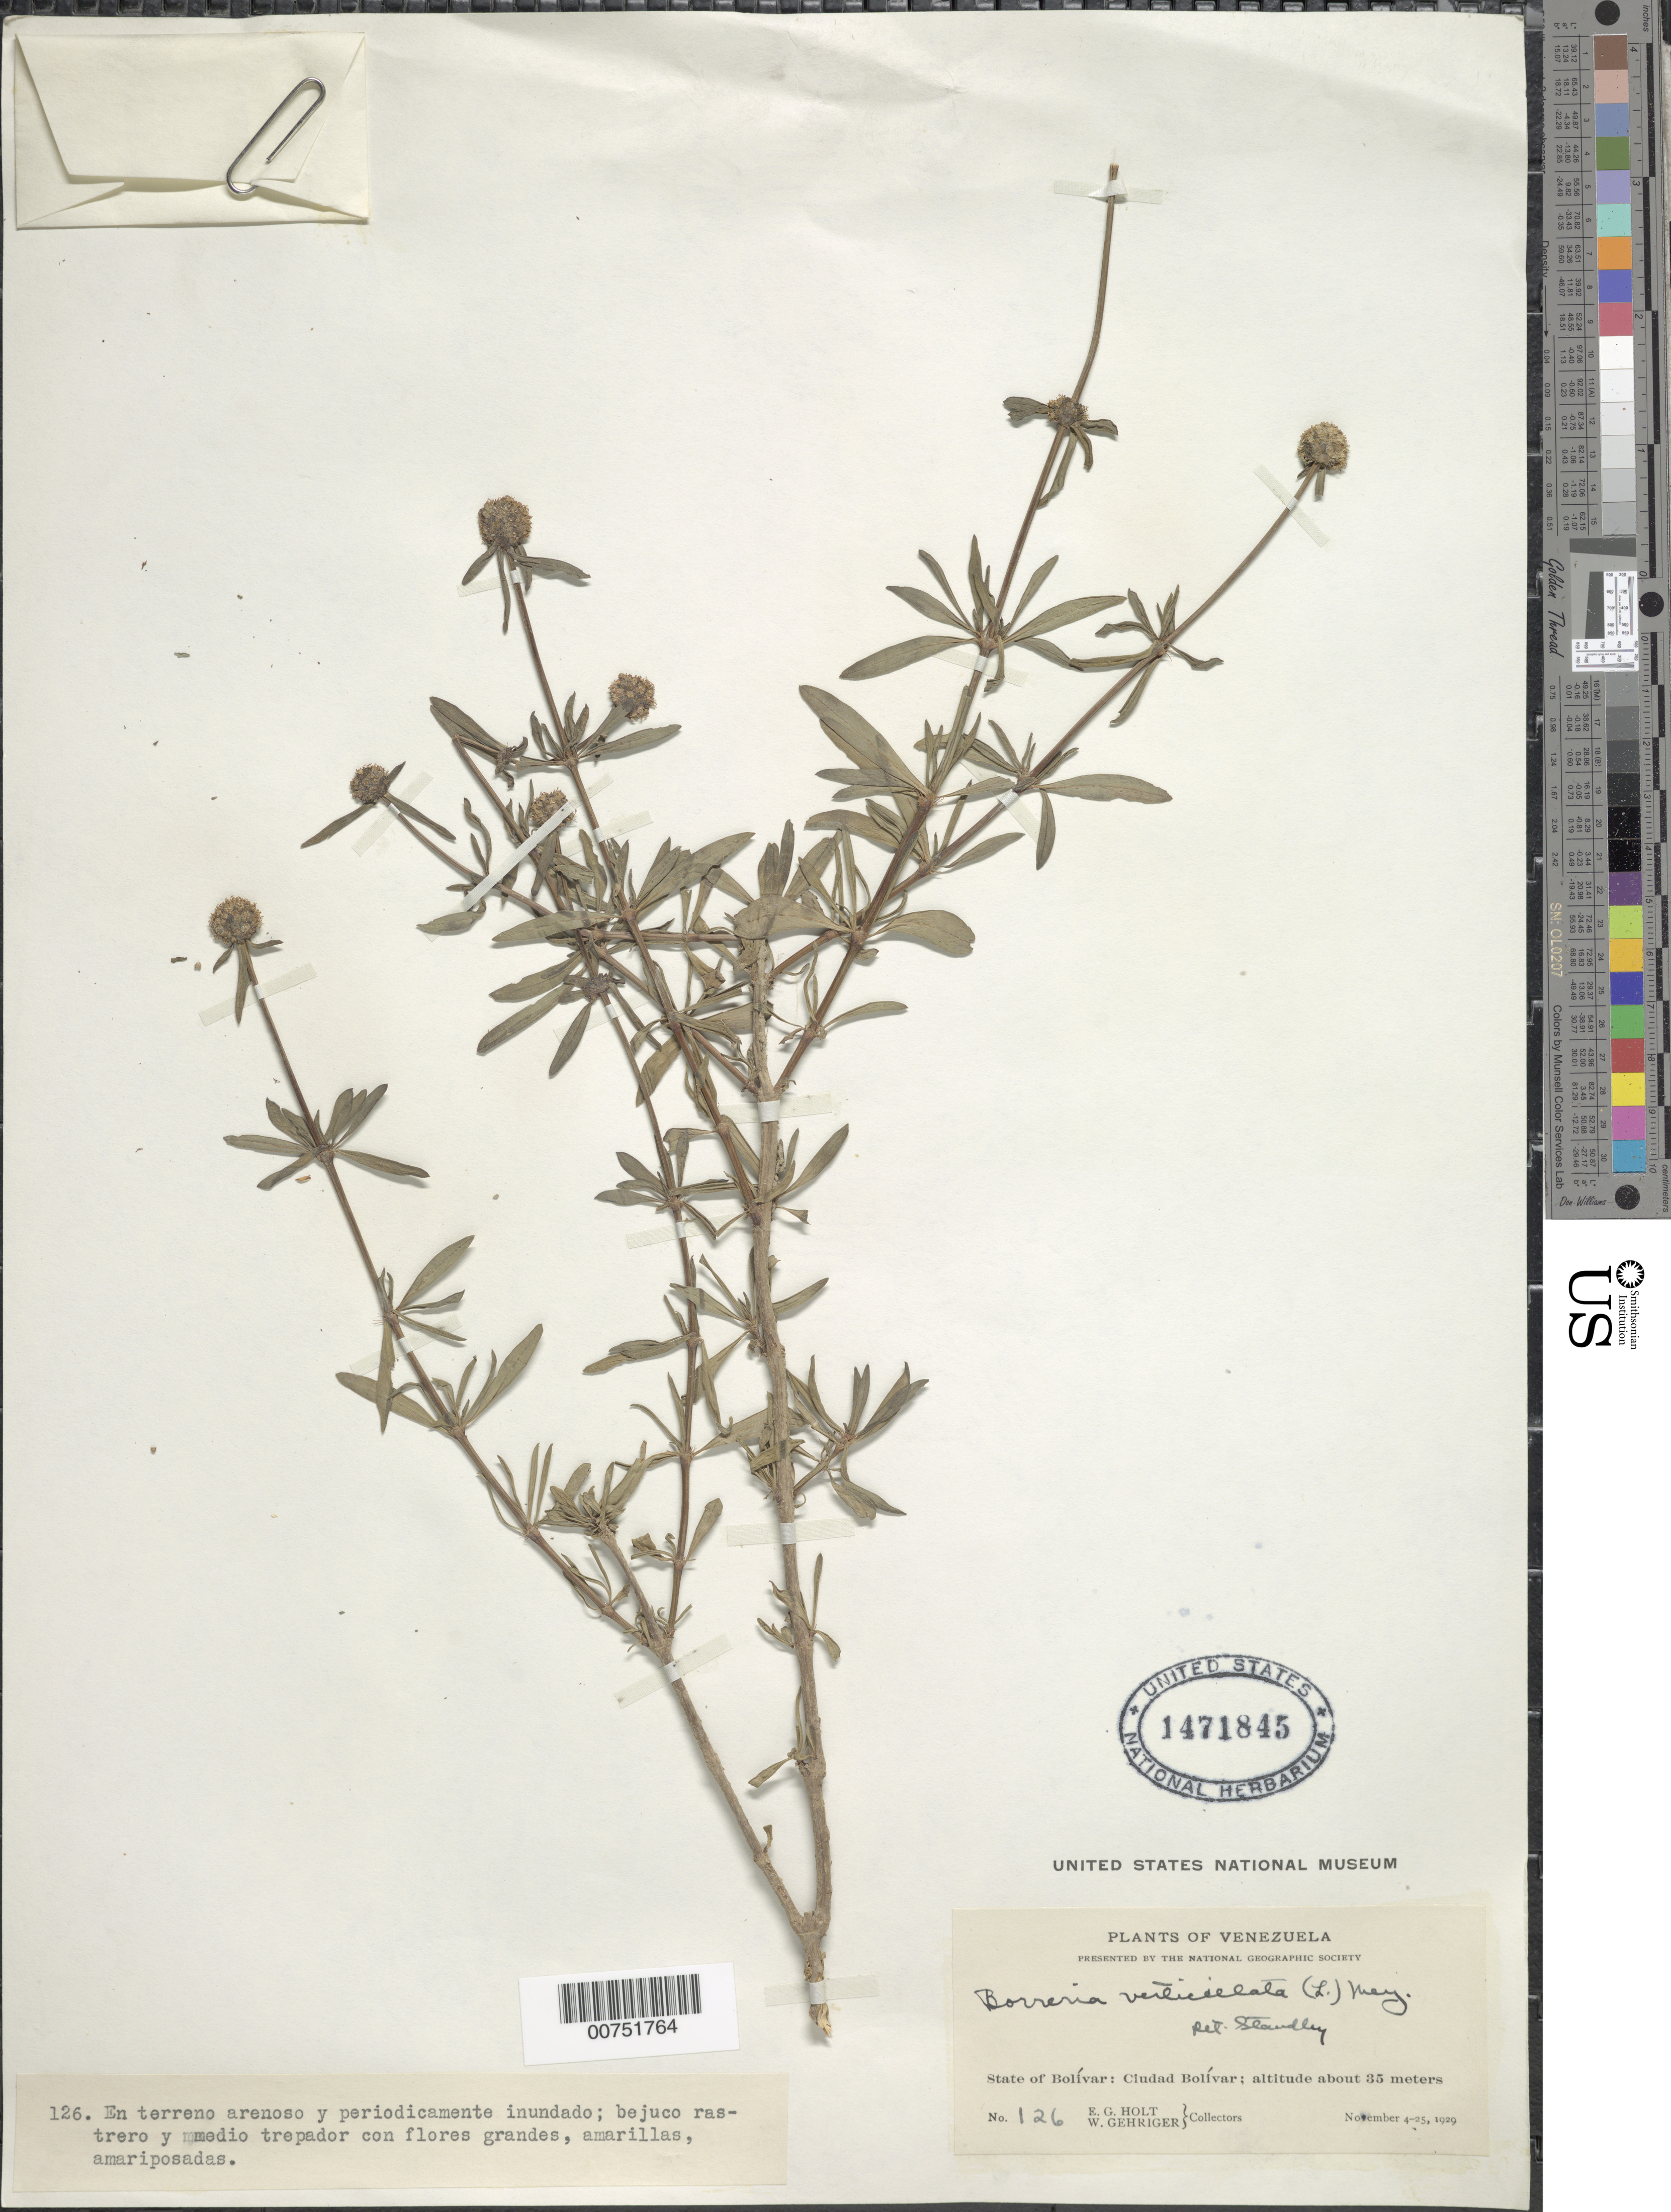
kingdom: Plantae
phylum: Tracheophyta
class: Magnoliopsida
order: Gentianales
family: Rubiaceae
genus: Borreria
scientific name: Borreria verticillata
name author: (L.) G. Mey.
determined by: Standley, Paul C.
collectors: E. Holt & W. Gehriger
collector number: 126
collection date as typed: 4-Nov-29 to 25-Nov-29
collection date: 1929-11-04/1929-11-25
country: Venezuela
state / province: Bolívar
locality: Ciudad Bolívar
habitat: Terreno arenoso y periodicamente inundado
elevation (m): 35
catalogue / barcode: US 1471845